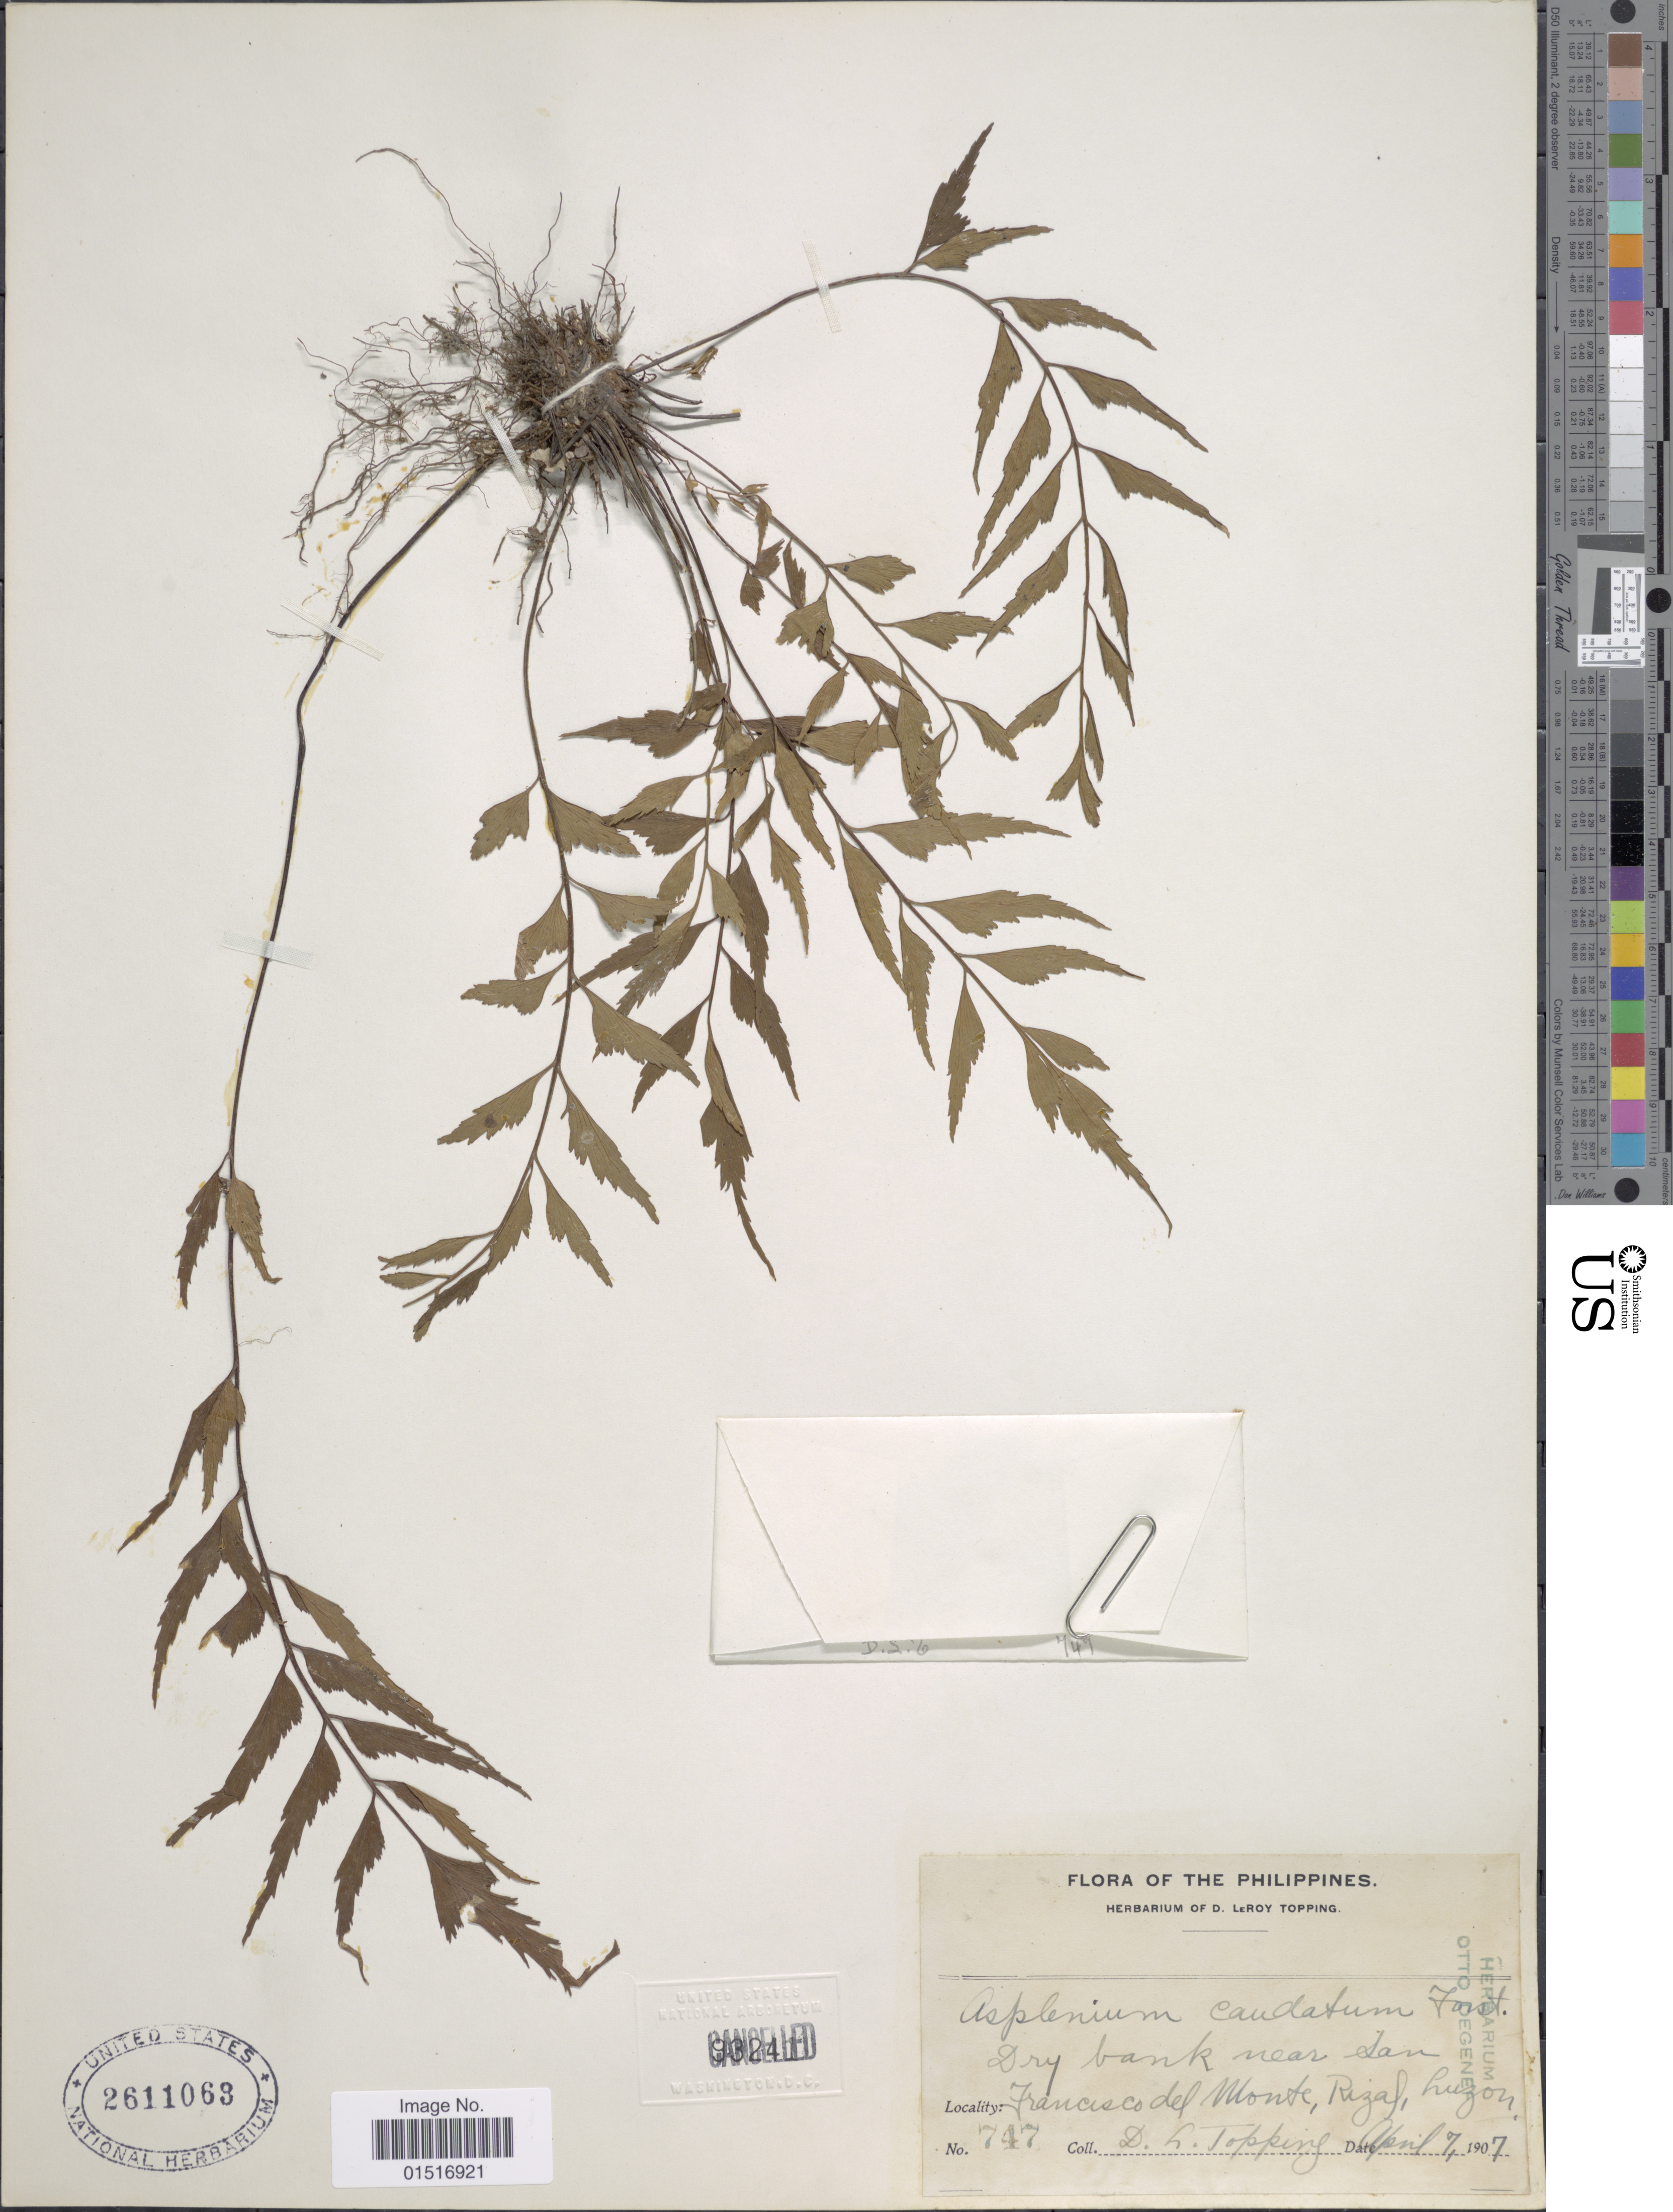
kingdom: Plantae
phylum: Tracheophyta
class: Polypodiopsida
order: Polypodiales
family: Aspleniaceae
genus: Asplenium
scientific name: Asplenium polyodon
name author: G. Forst.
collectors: D. L. Topping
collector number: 747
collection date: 1907-04-07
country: Philippines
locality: Francisco del Monte, Rizal, Luzon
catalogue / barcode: US 2611063